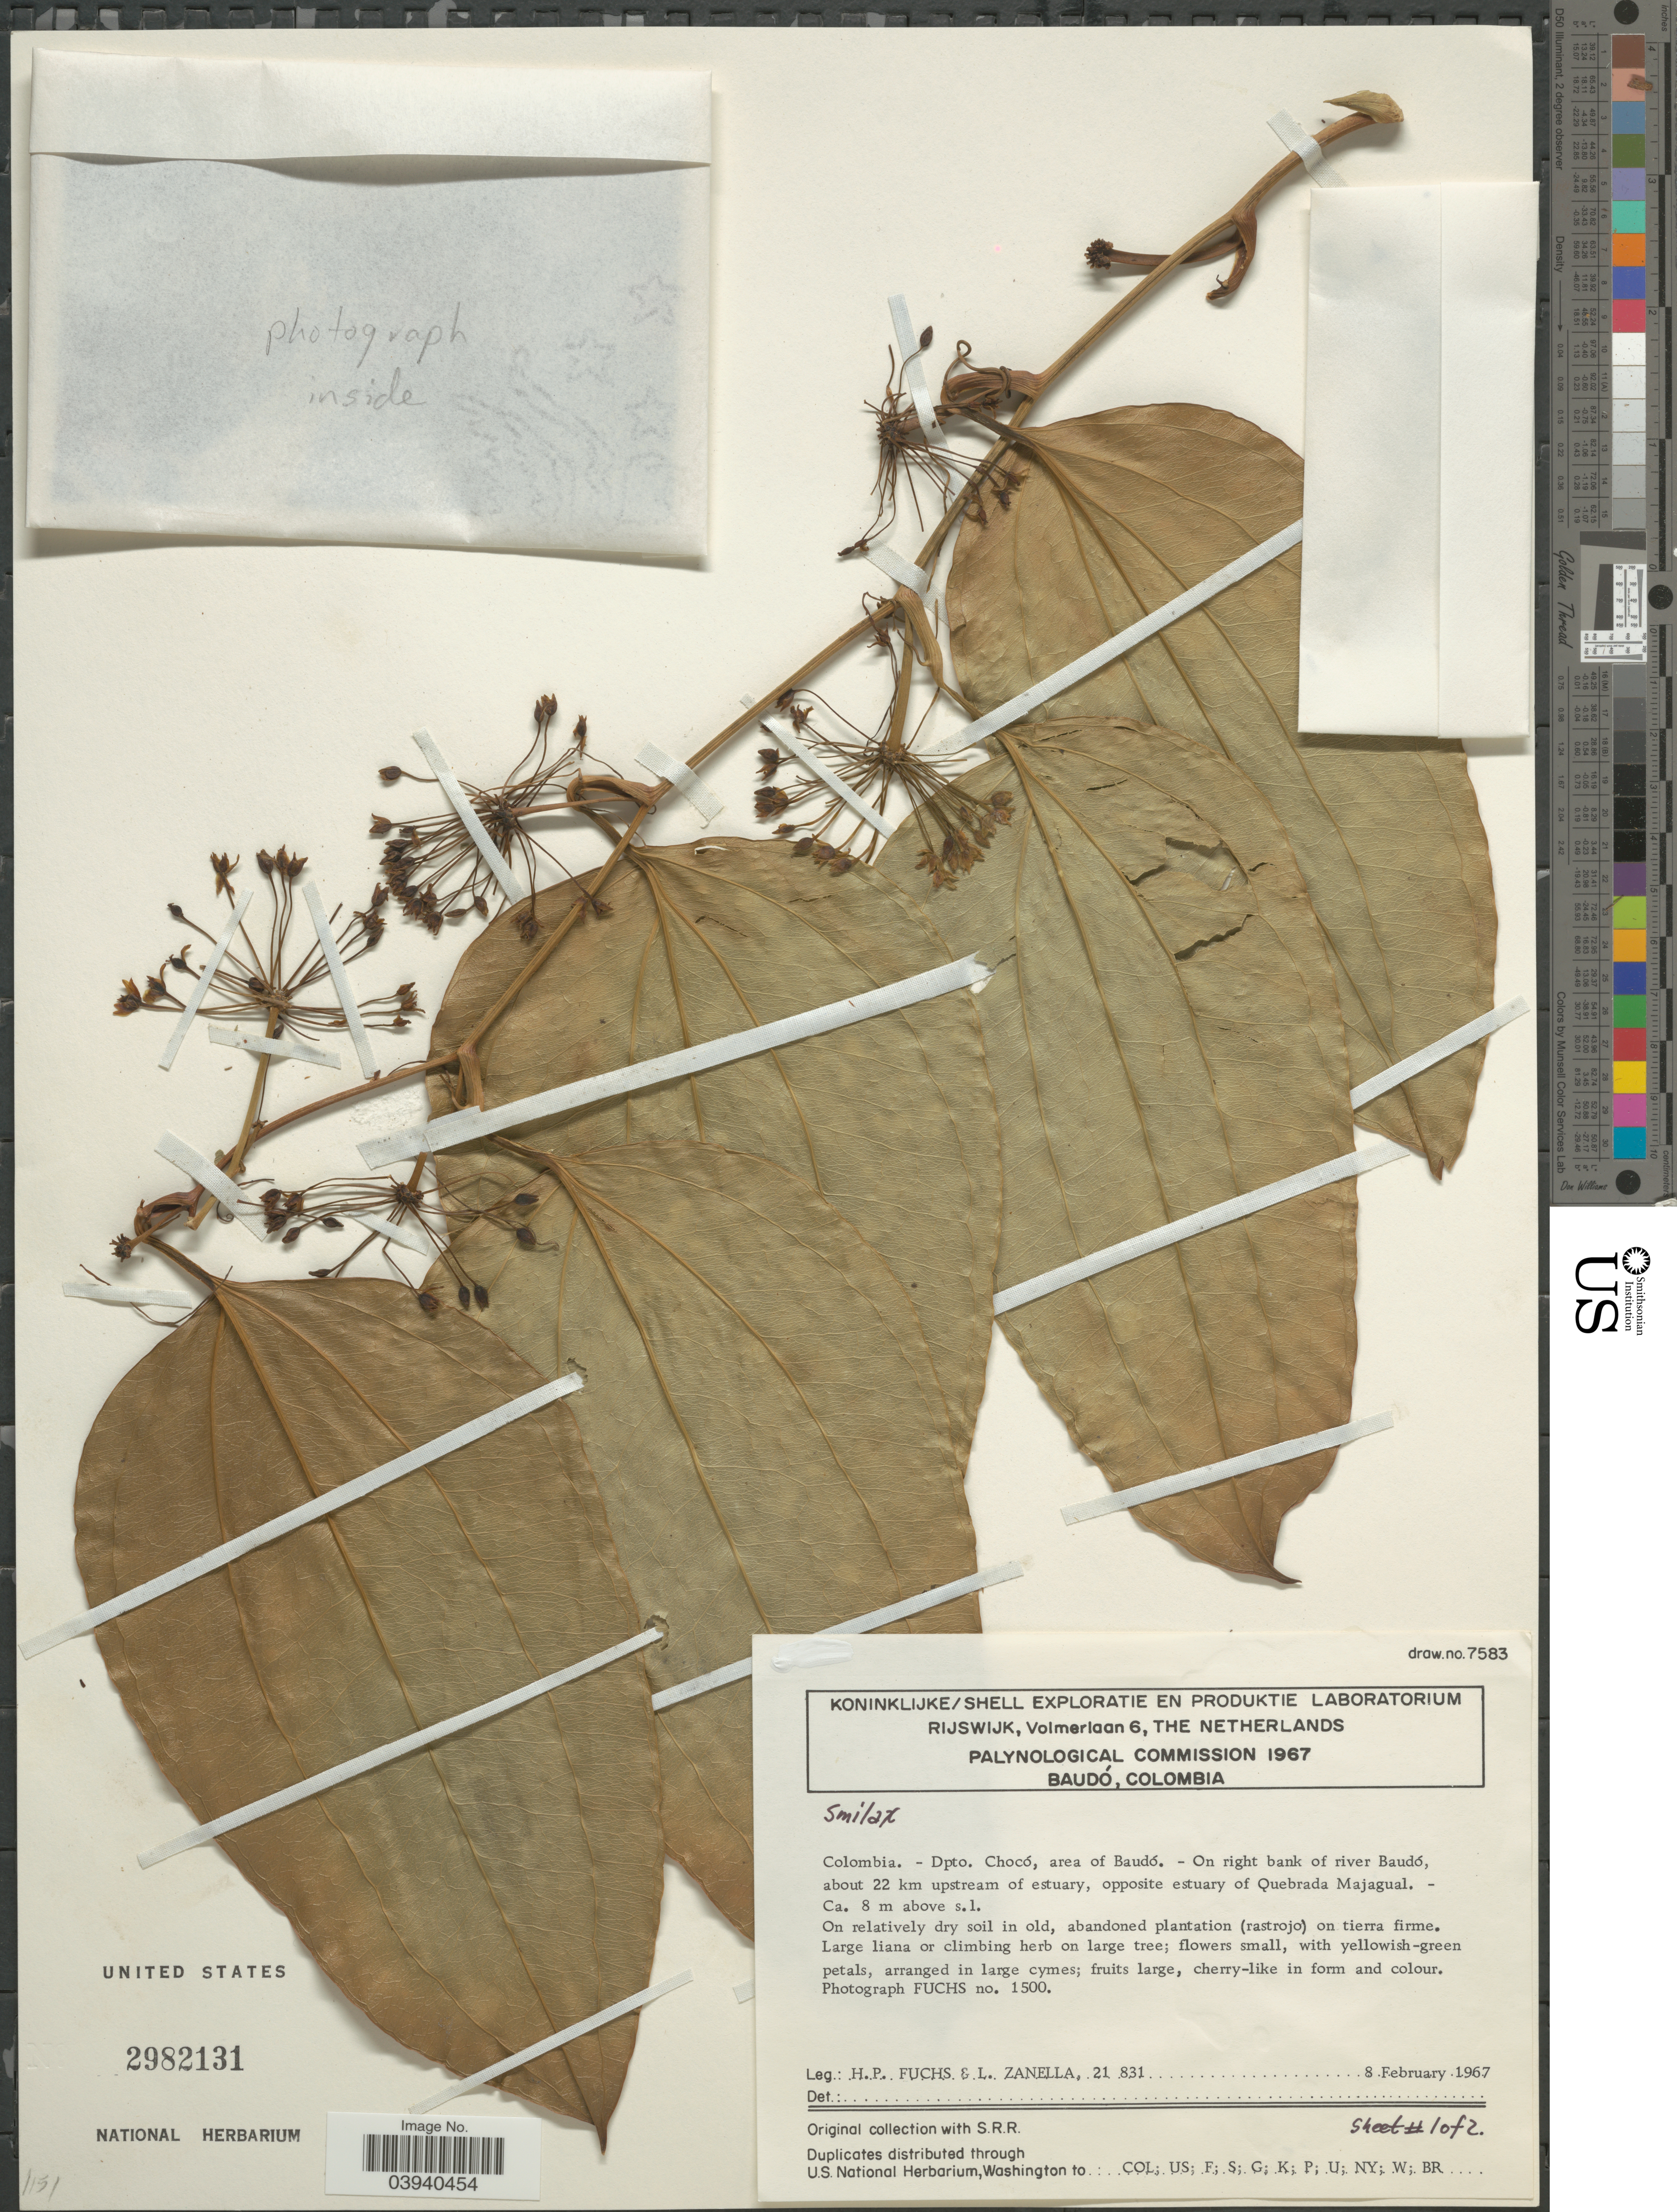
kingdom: Plantae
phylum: Tracheophyta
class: Liliopsida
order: Liliales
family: Smilacaceae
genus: Smilax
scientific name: Smilax sp.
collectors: H. P. Fuchs & L. Zanella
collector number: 21831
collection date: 1967-02-08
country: Colombia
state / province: Chocó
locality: Dpto. Chocó, area of Baudó. - On right bank of river Baudó, about 22 km upstream of estuary, opposite estuary of Quebrada Majagual.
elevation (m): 8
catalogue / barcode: US 2982131